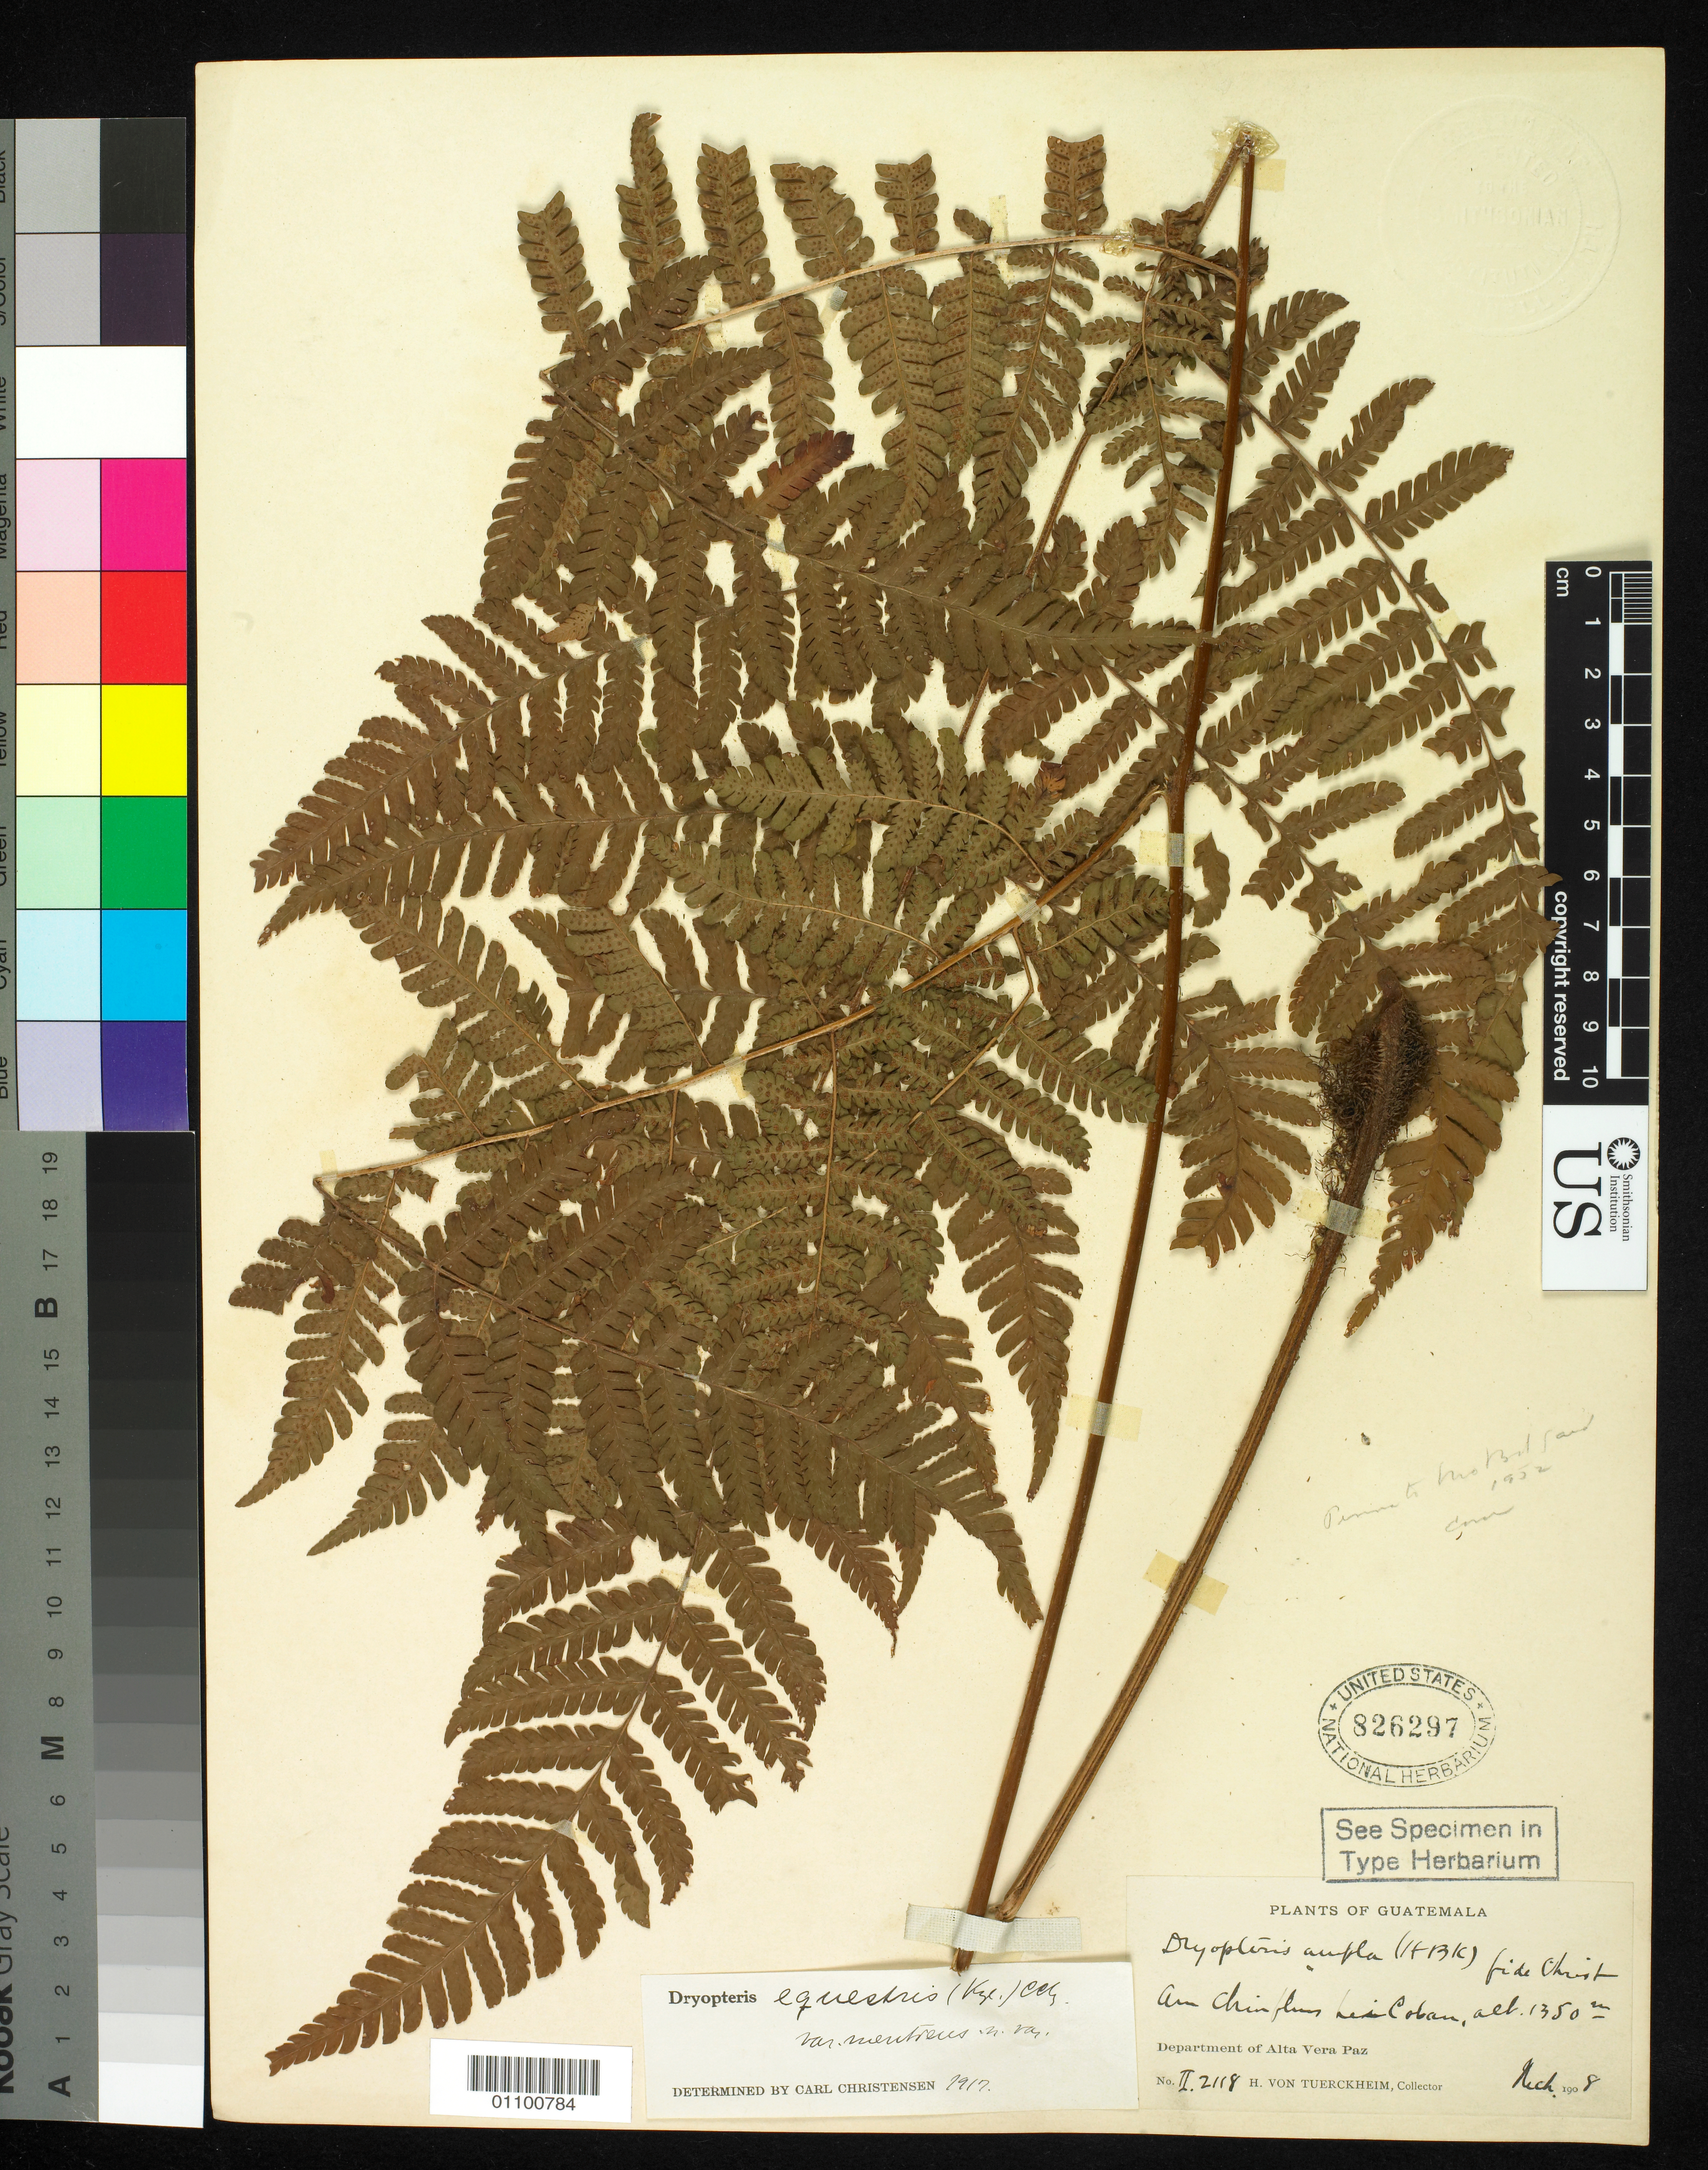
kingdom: Plantae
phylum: Tracheophyta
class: Polypodiopsida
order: Polypodiales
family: Dryopteridaceae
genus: Dryopteris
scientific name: Dryopteris equestris var. mentiens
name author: C. Chr.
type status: Type Collection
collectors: H. von Türckheim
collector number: II 2118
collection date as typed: Mar 1908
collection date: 1908-03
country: Guatemala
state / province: Alta Verapaz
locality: Cobán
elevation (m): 1350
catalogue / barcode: US 826297